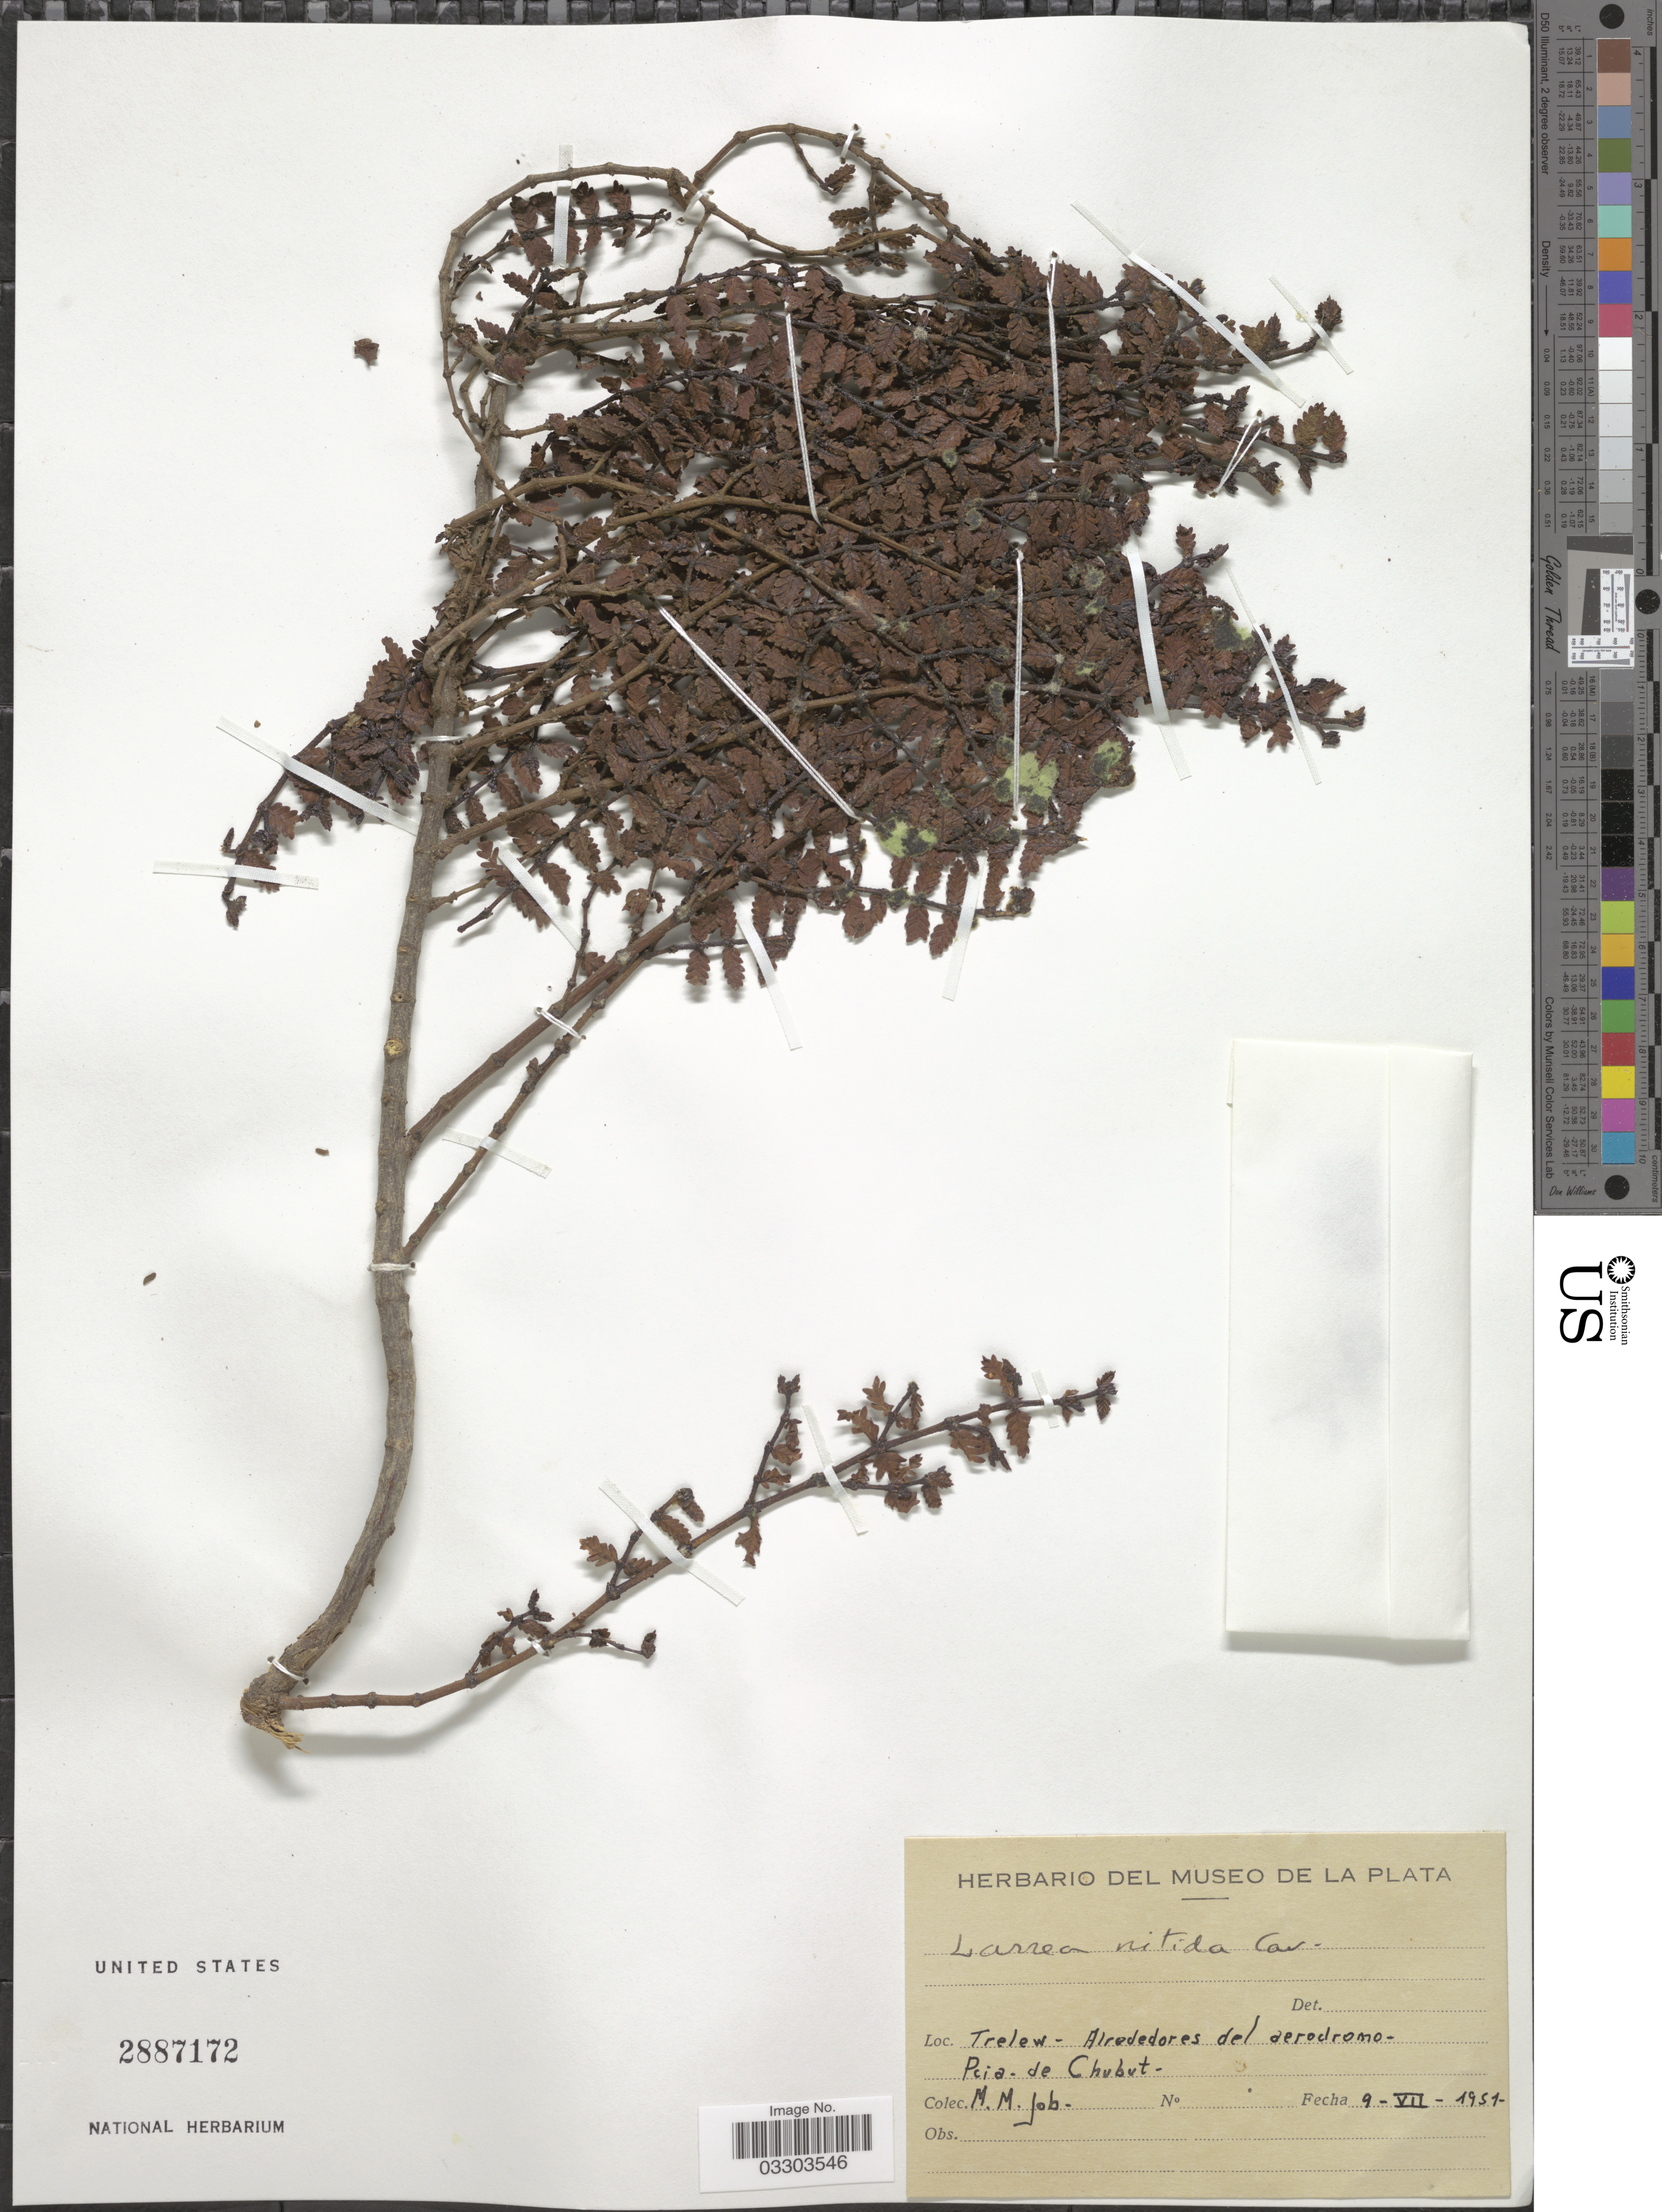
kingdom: Plantae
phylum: Tracheophyta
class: Magnoliopsida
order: Zygophyllales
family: Zygophyllaceae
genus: Larrea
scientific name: Larrea nitida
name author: Cav.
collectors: M. Job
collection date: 1951-07-09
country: Argentina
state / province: Chubut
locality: Trelew-Alrededores del aerodromo-Pcia. de Chubut.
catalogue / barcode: US 2887172